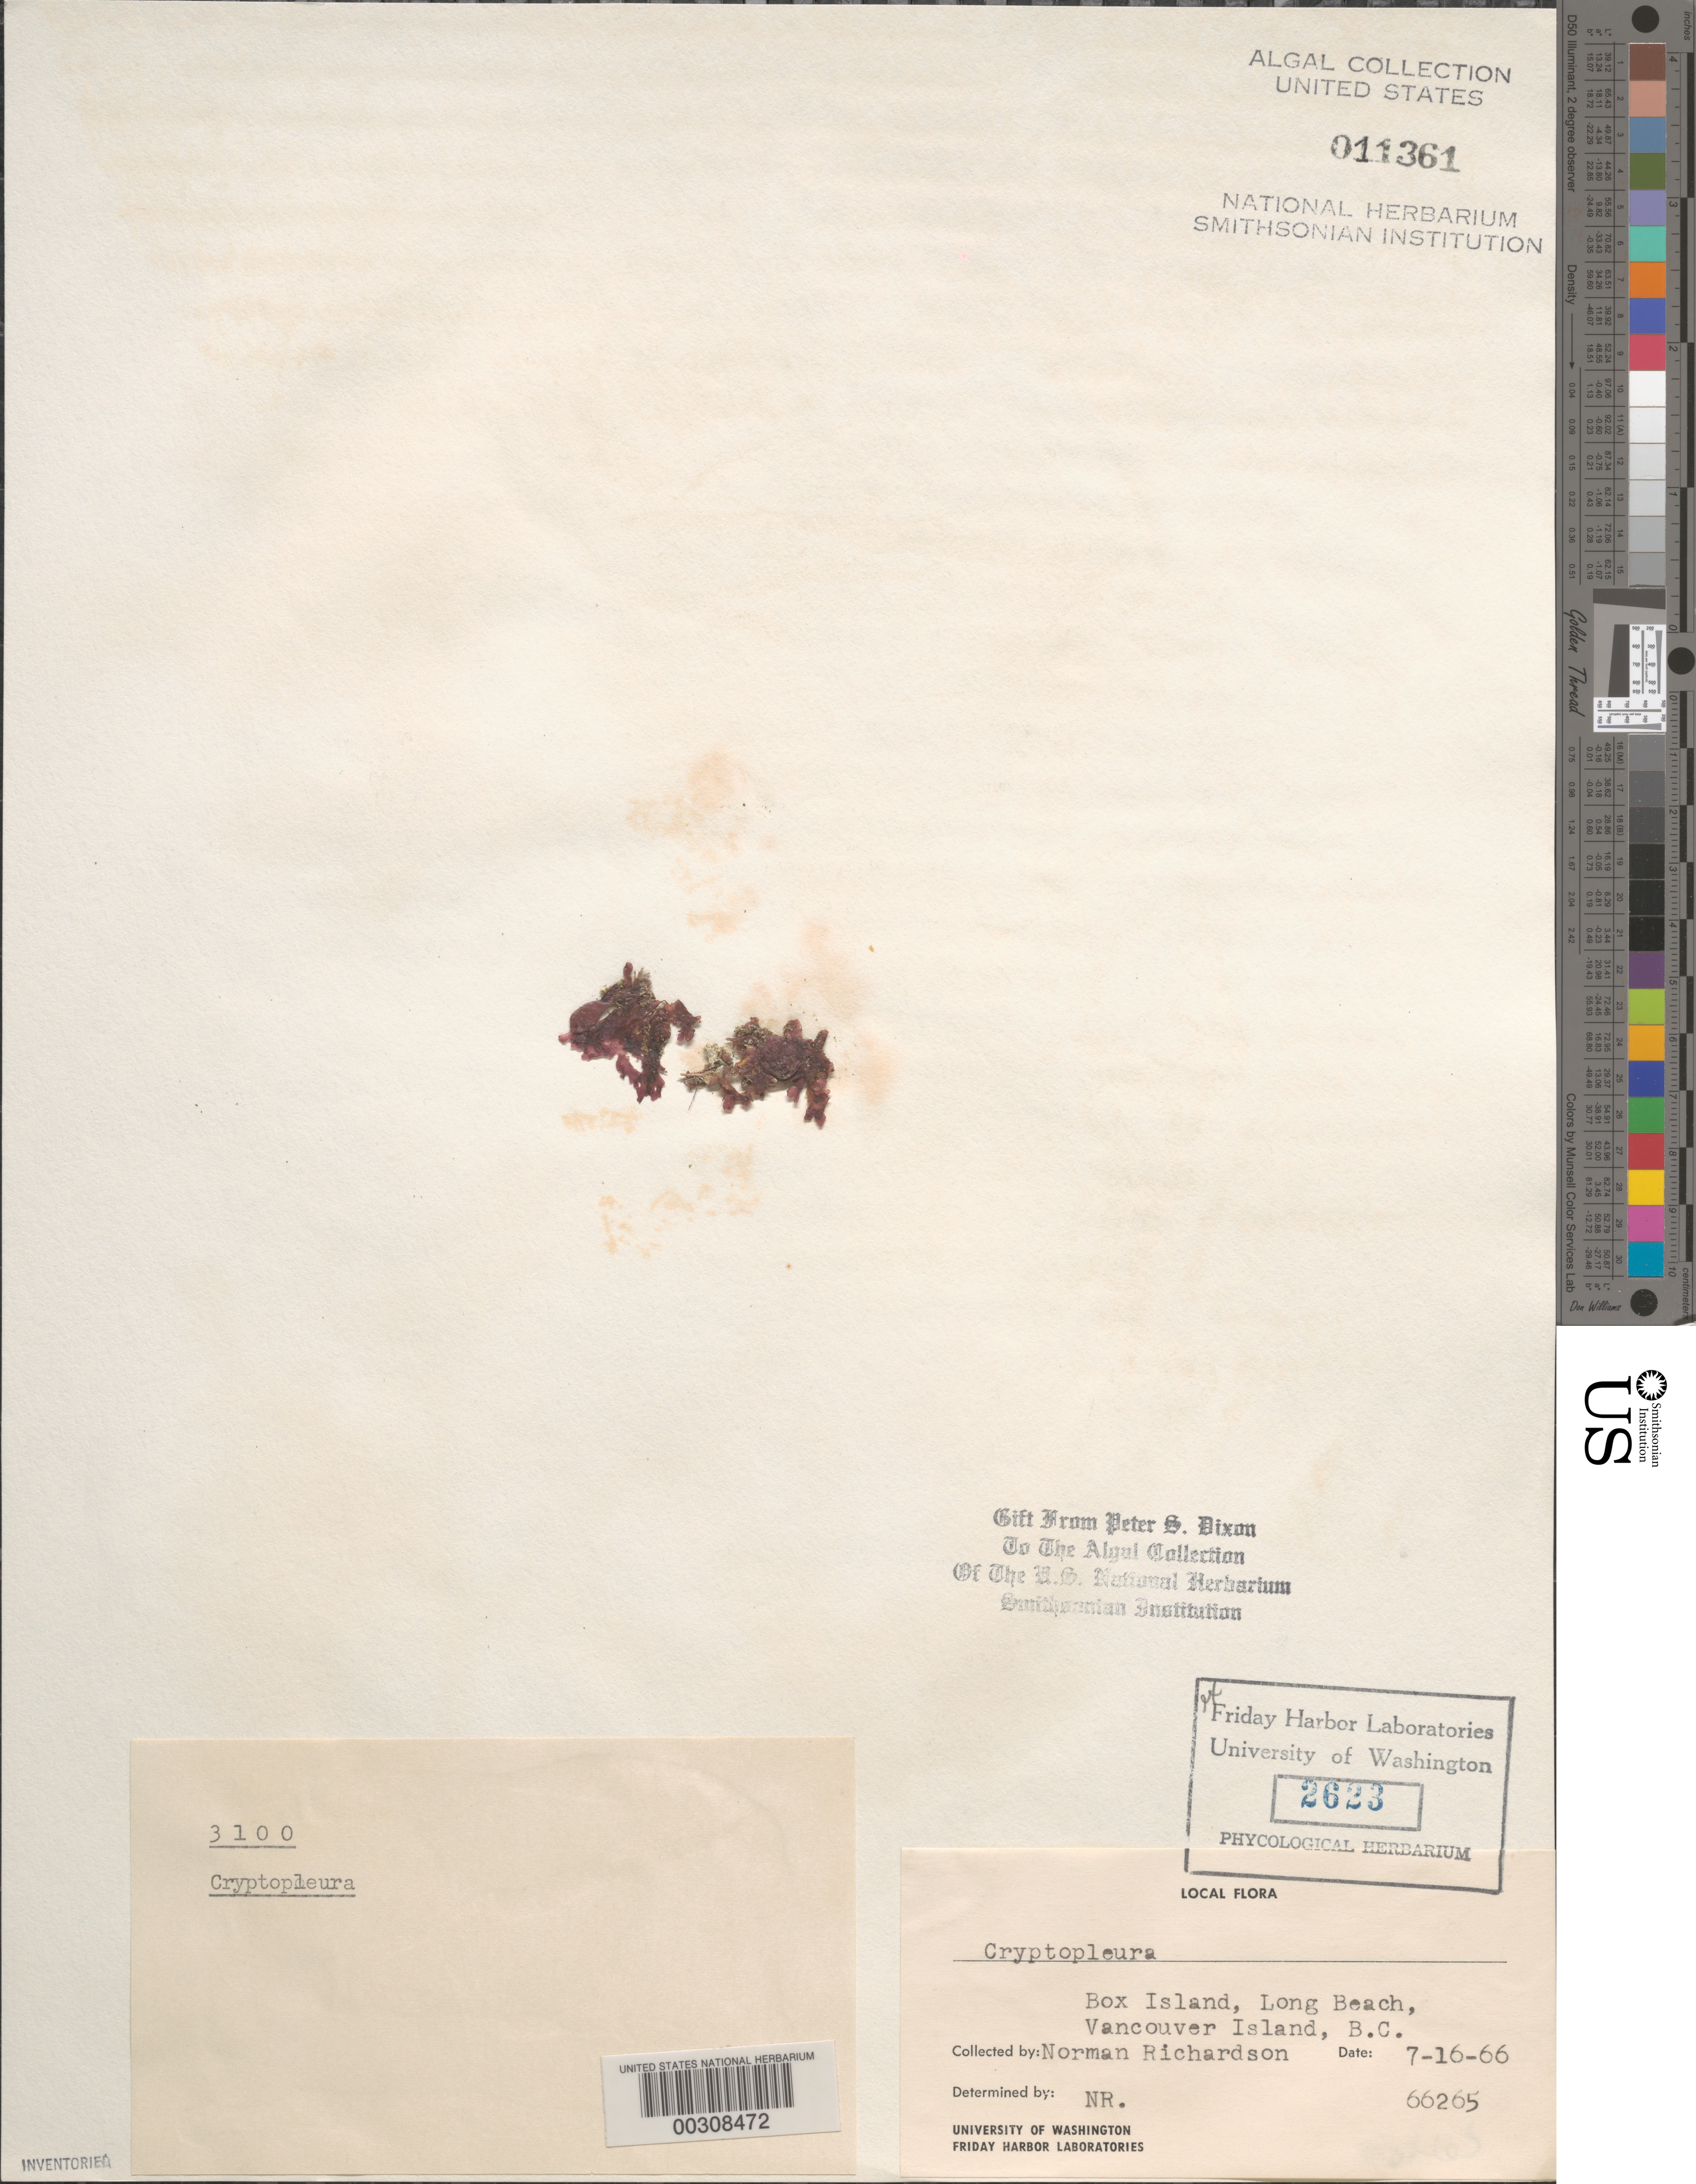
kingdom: Plantae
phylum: Rhodophyta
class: Florideophyceae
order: Ceramiales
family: Delesseriaceae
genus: Cryptopleura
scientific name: Cryptopleura sp.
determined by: Richardson, N.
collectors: N. Richardson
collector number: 66265 & PSD 3100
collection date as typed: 16 Jul 1966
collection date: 1966-07-16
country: Canada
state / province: British Columbia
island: Box Island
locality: Long Beach, Vancouver Island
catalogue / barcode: US 11361